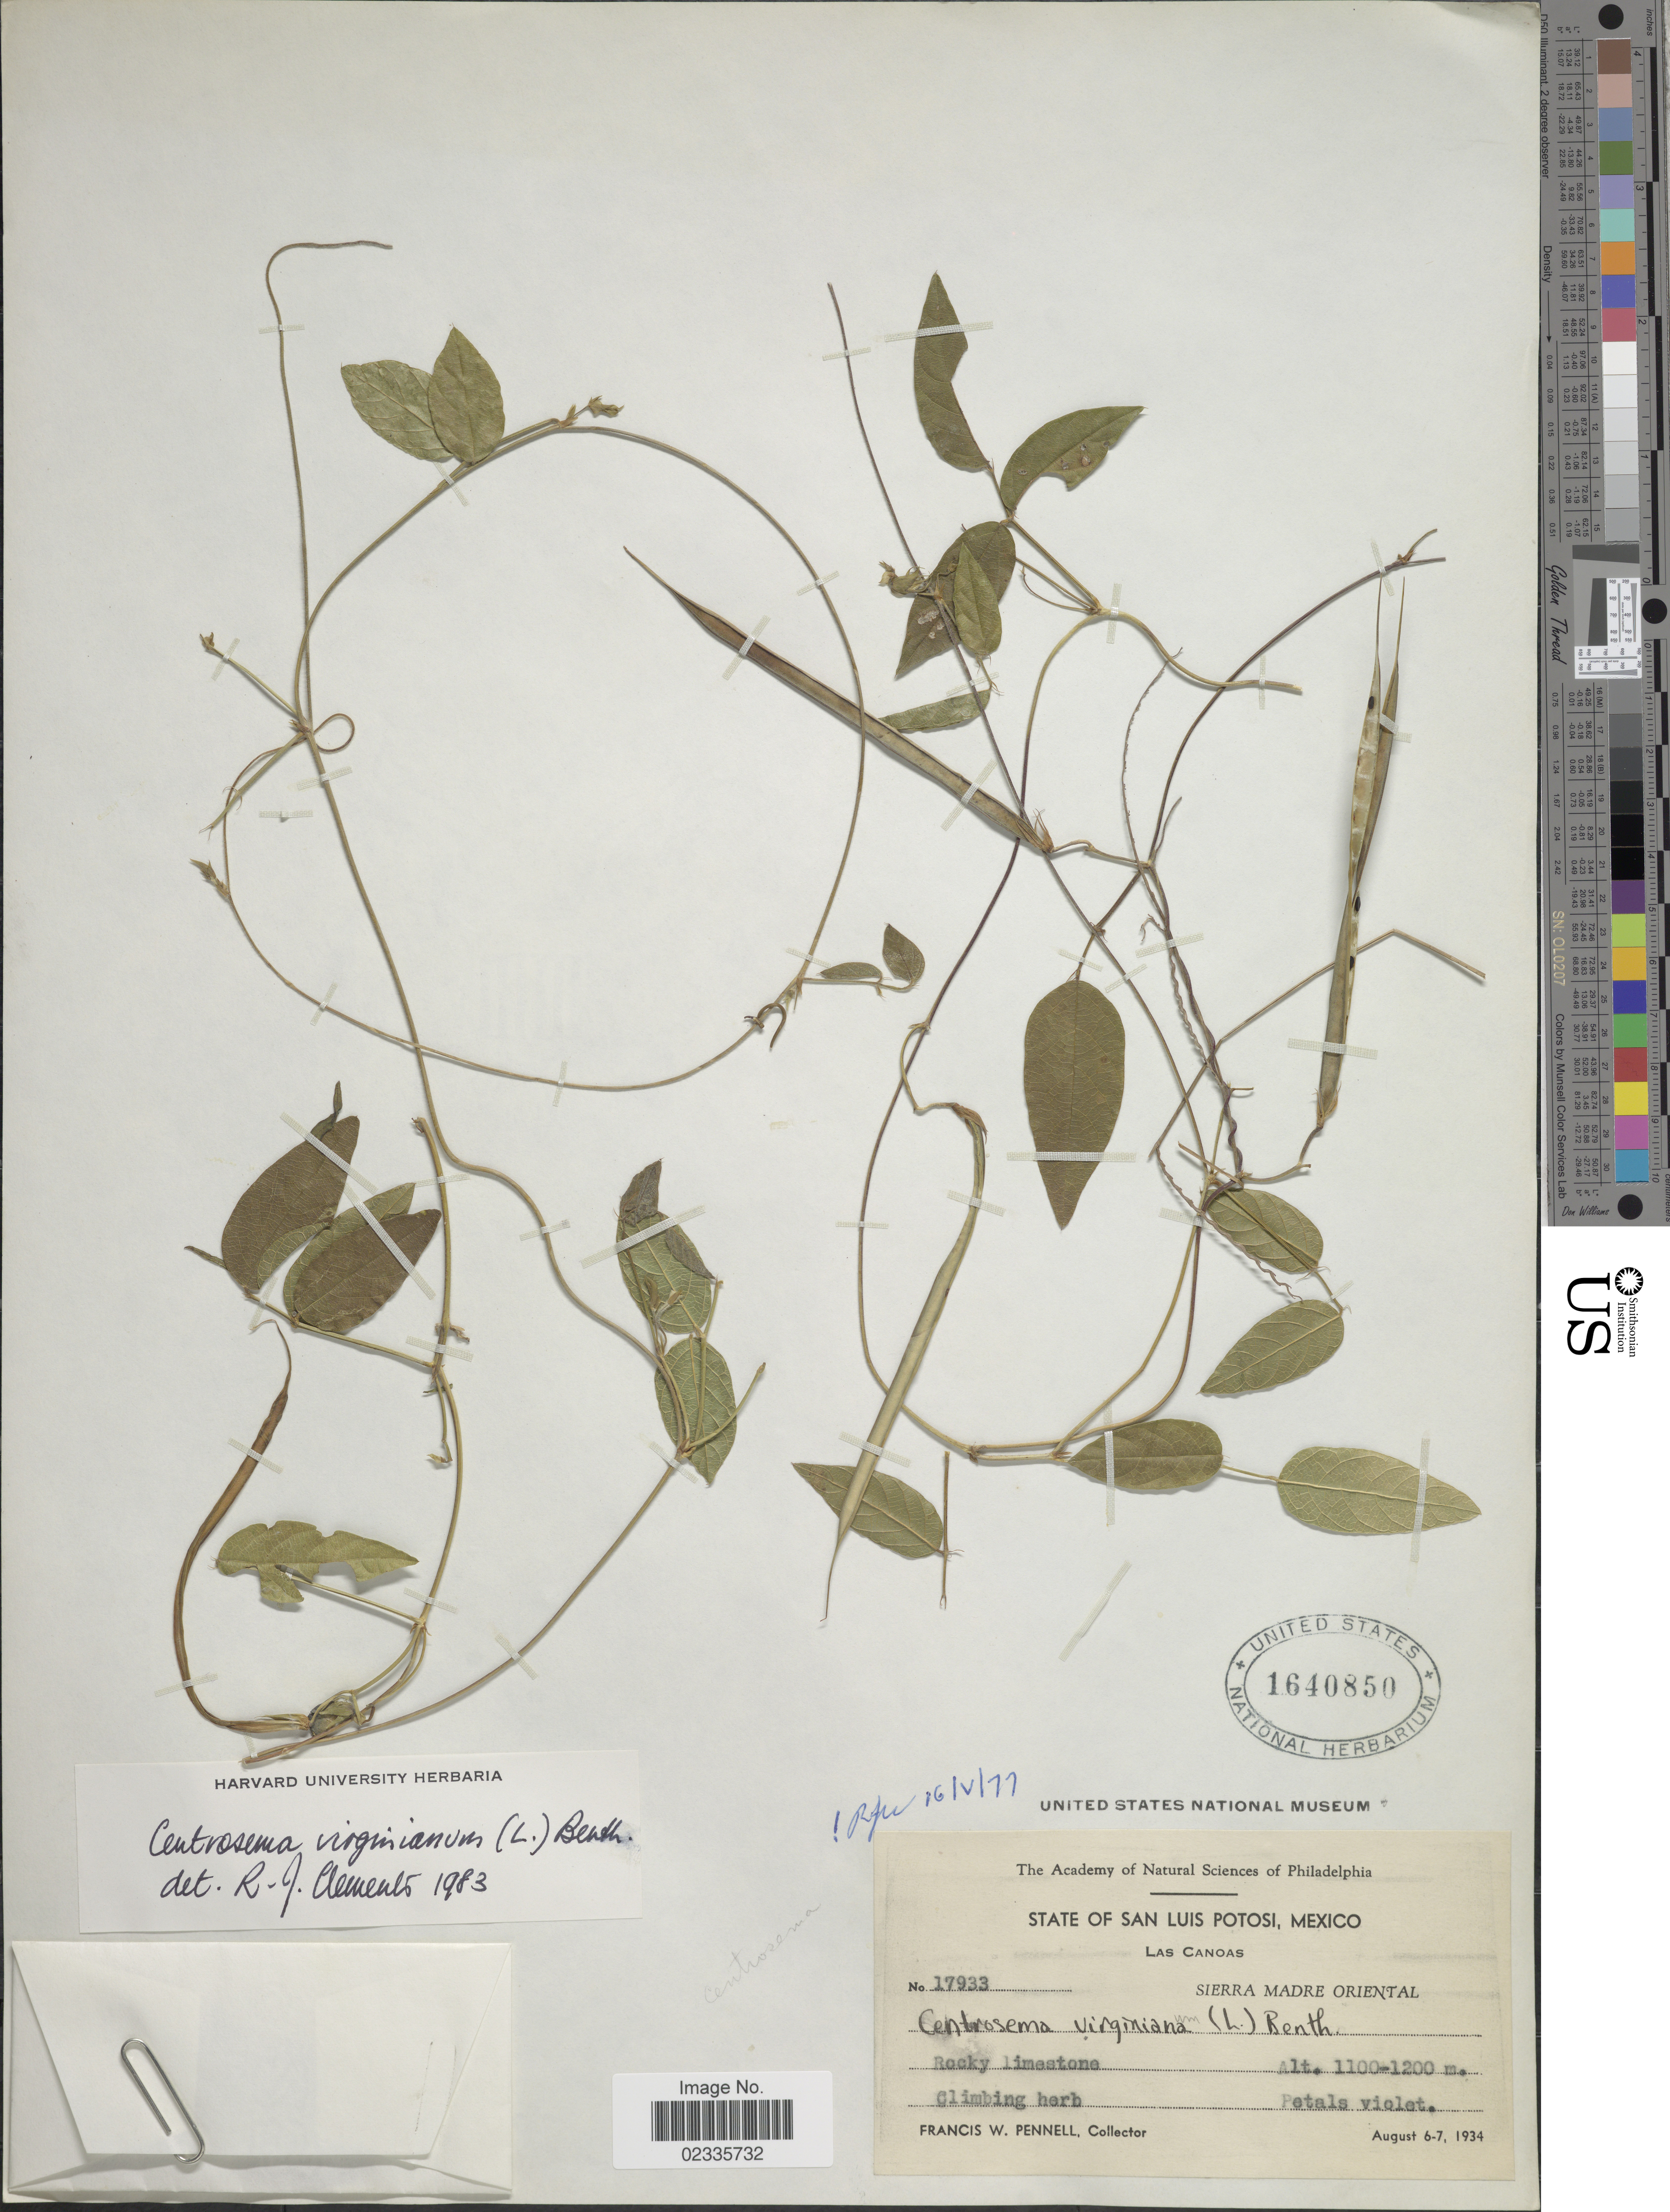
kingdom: Plantae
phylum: Tracheophyta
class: Magnoliopsida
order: Fabales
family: Fabaceae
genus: Centrosema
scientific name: Centrosema virginianum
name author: (L.) Benth.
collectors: F. W. Pennell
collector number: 17933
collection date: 1934-08-06/1934-08-07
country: Mexico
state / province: San Luis Potosí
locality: State of San Luis Potosi, Mexico. Las Canoas. Sierra Madre Oriental. Rocky limestone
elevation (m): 1100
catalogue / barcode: US 1640850